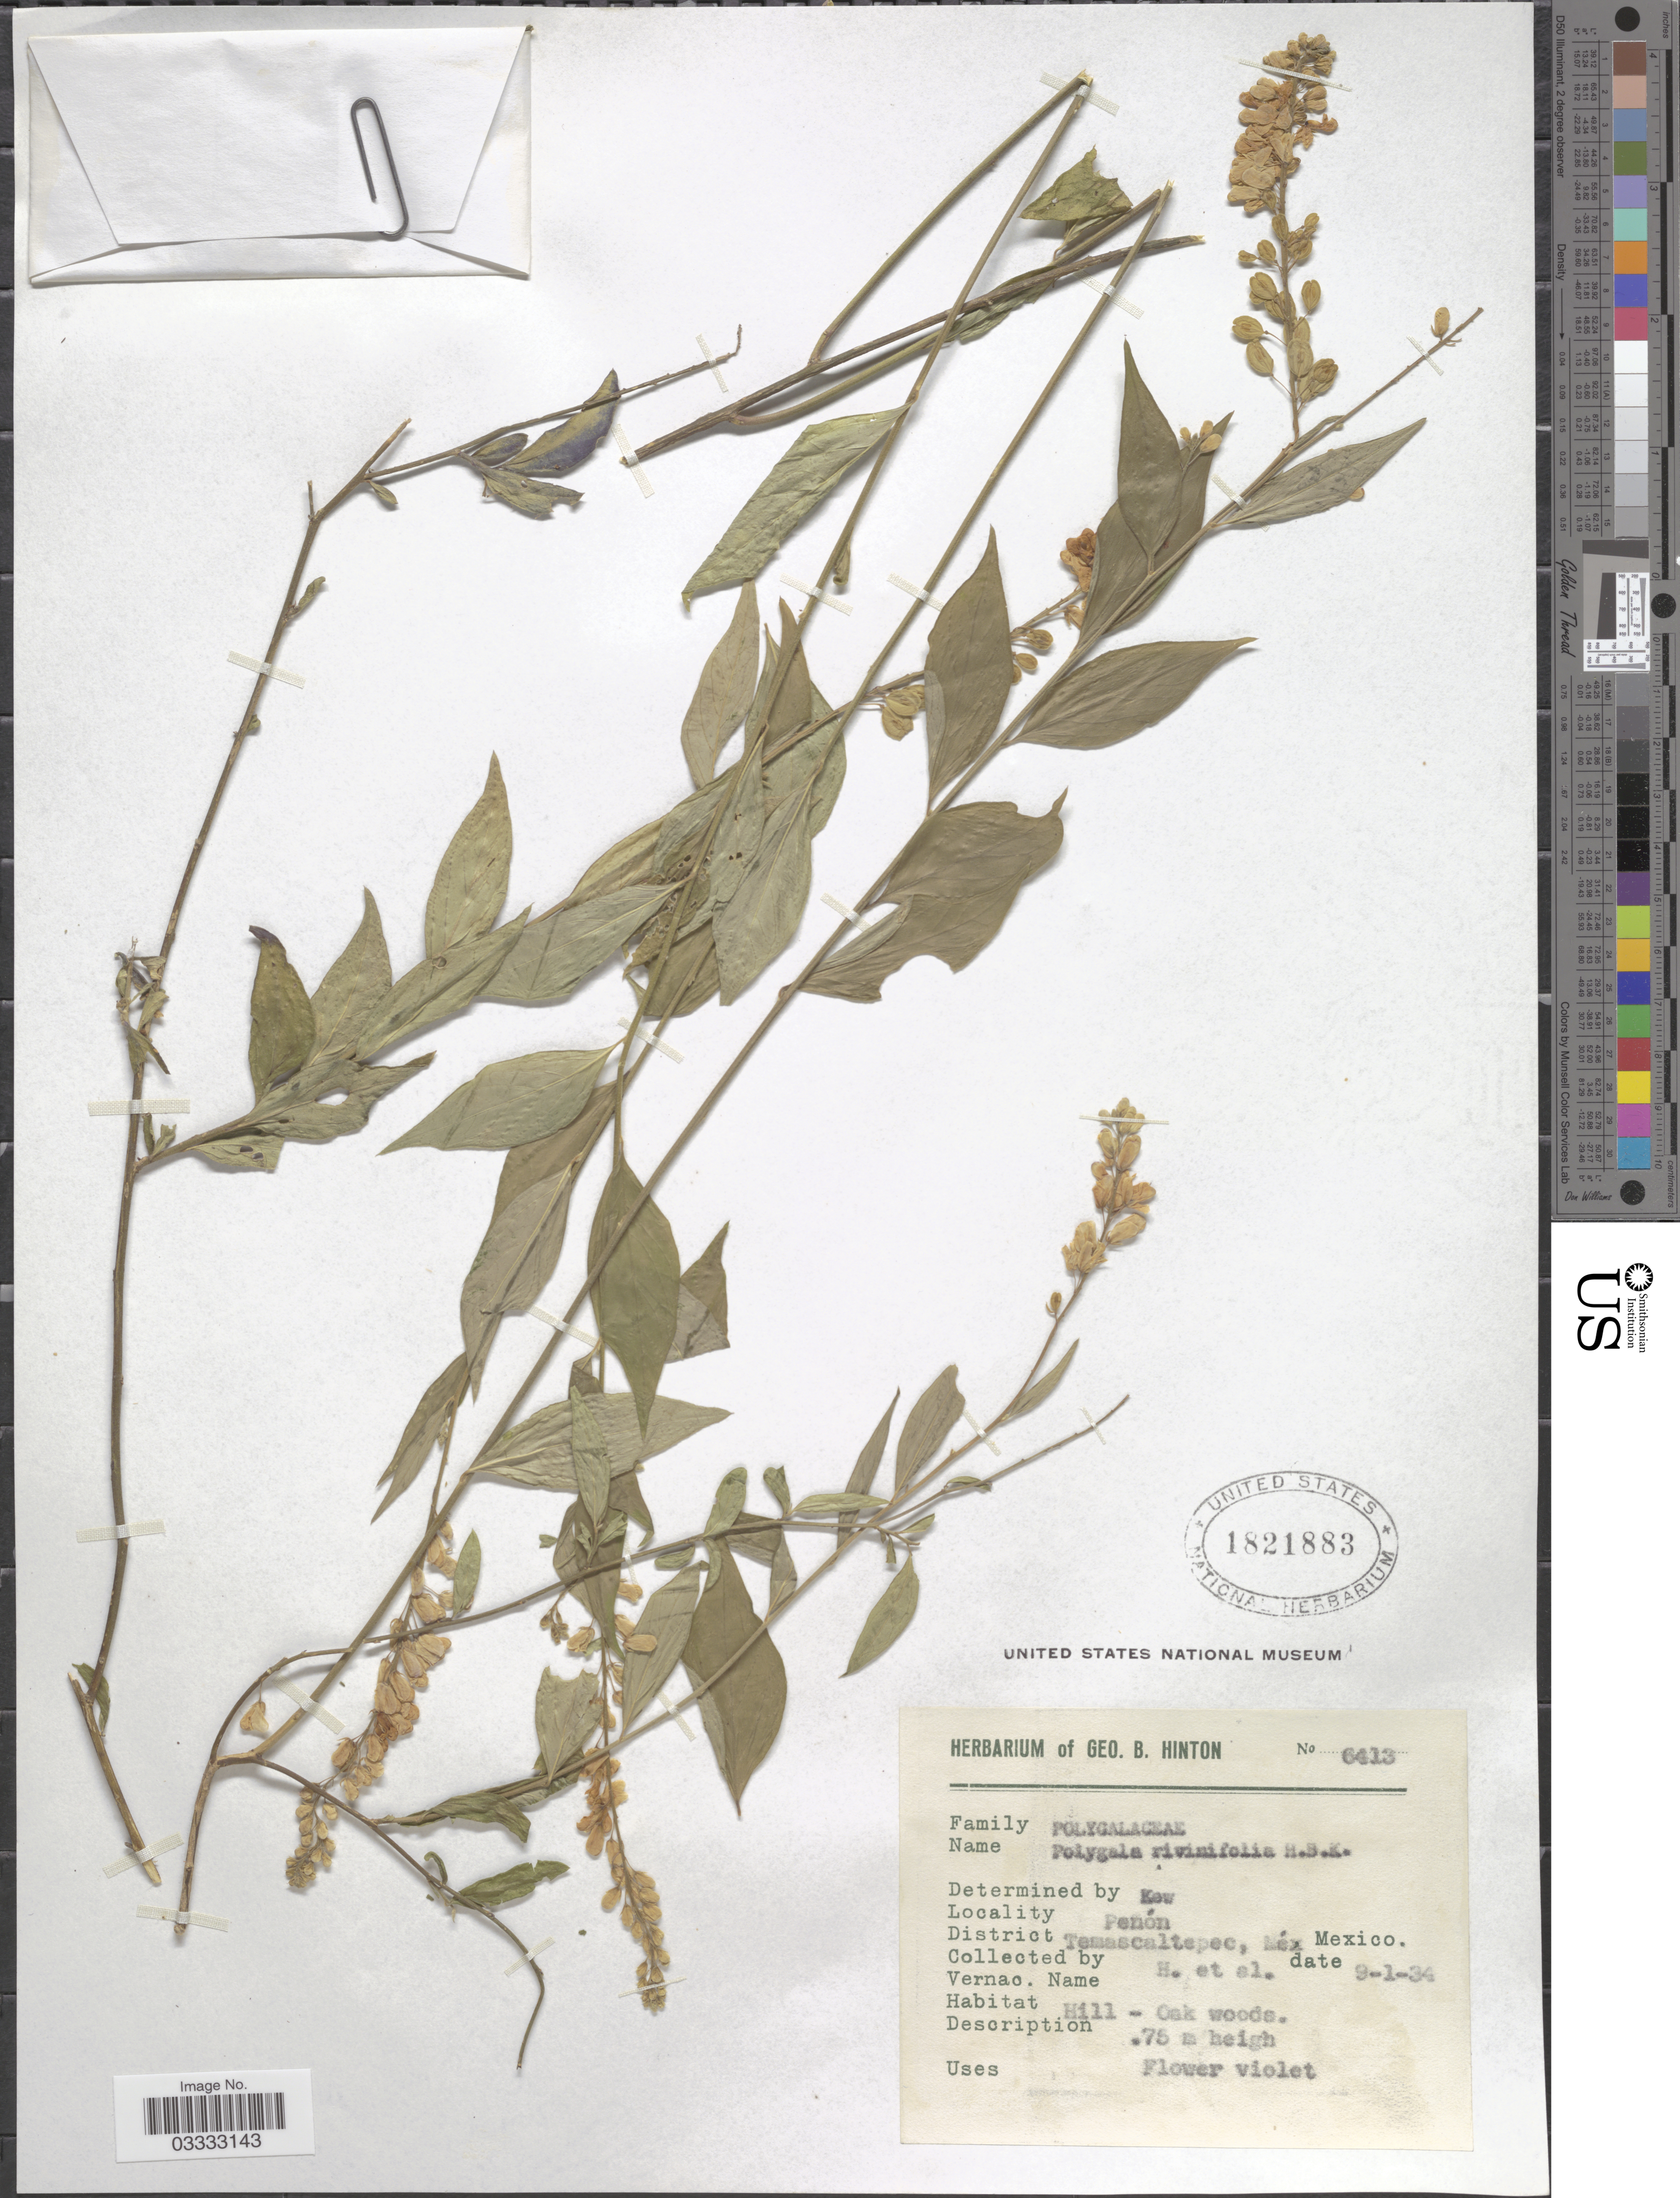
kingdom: Plantae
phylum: Tracheophyta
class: Magnoliopsida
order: Fabales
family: Polygalaceae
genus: Hebecarpa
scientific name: Hebecarpa rivinifolia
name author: (Kunth) J.R. Abbott & J.F.B. Pastore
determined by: Strong, Mark T., (BOT), Smithsonian Institution - National Museum of Natural History (UNITED STATES)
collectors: G. B. Hinton & et al.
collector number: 6413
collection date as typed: Transcribed d/m/y: 9/1/34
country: Mexico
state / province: México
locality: Penón, District Temascaltepec.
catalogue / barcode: US 1821883